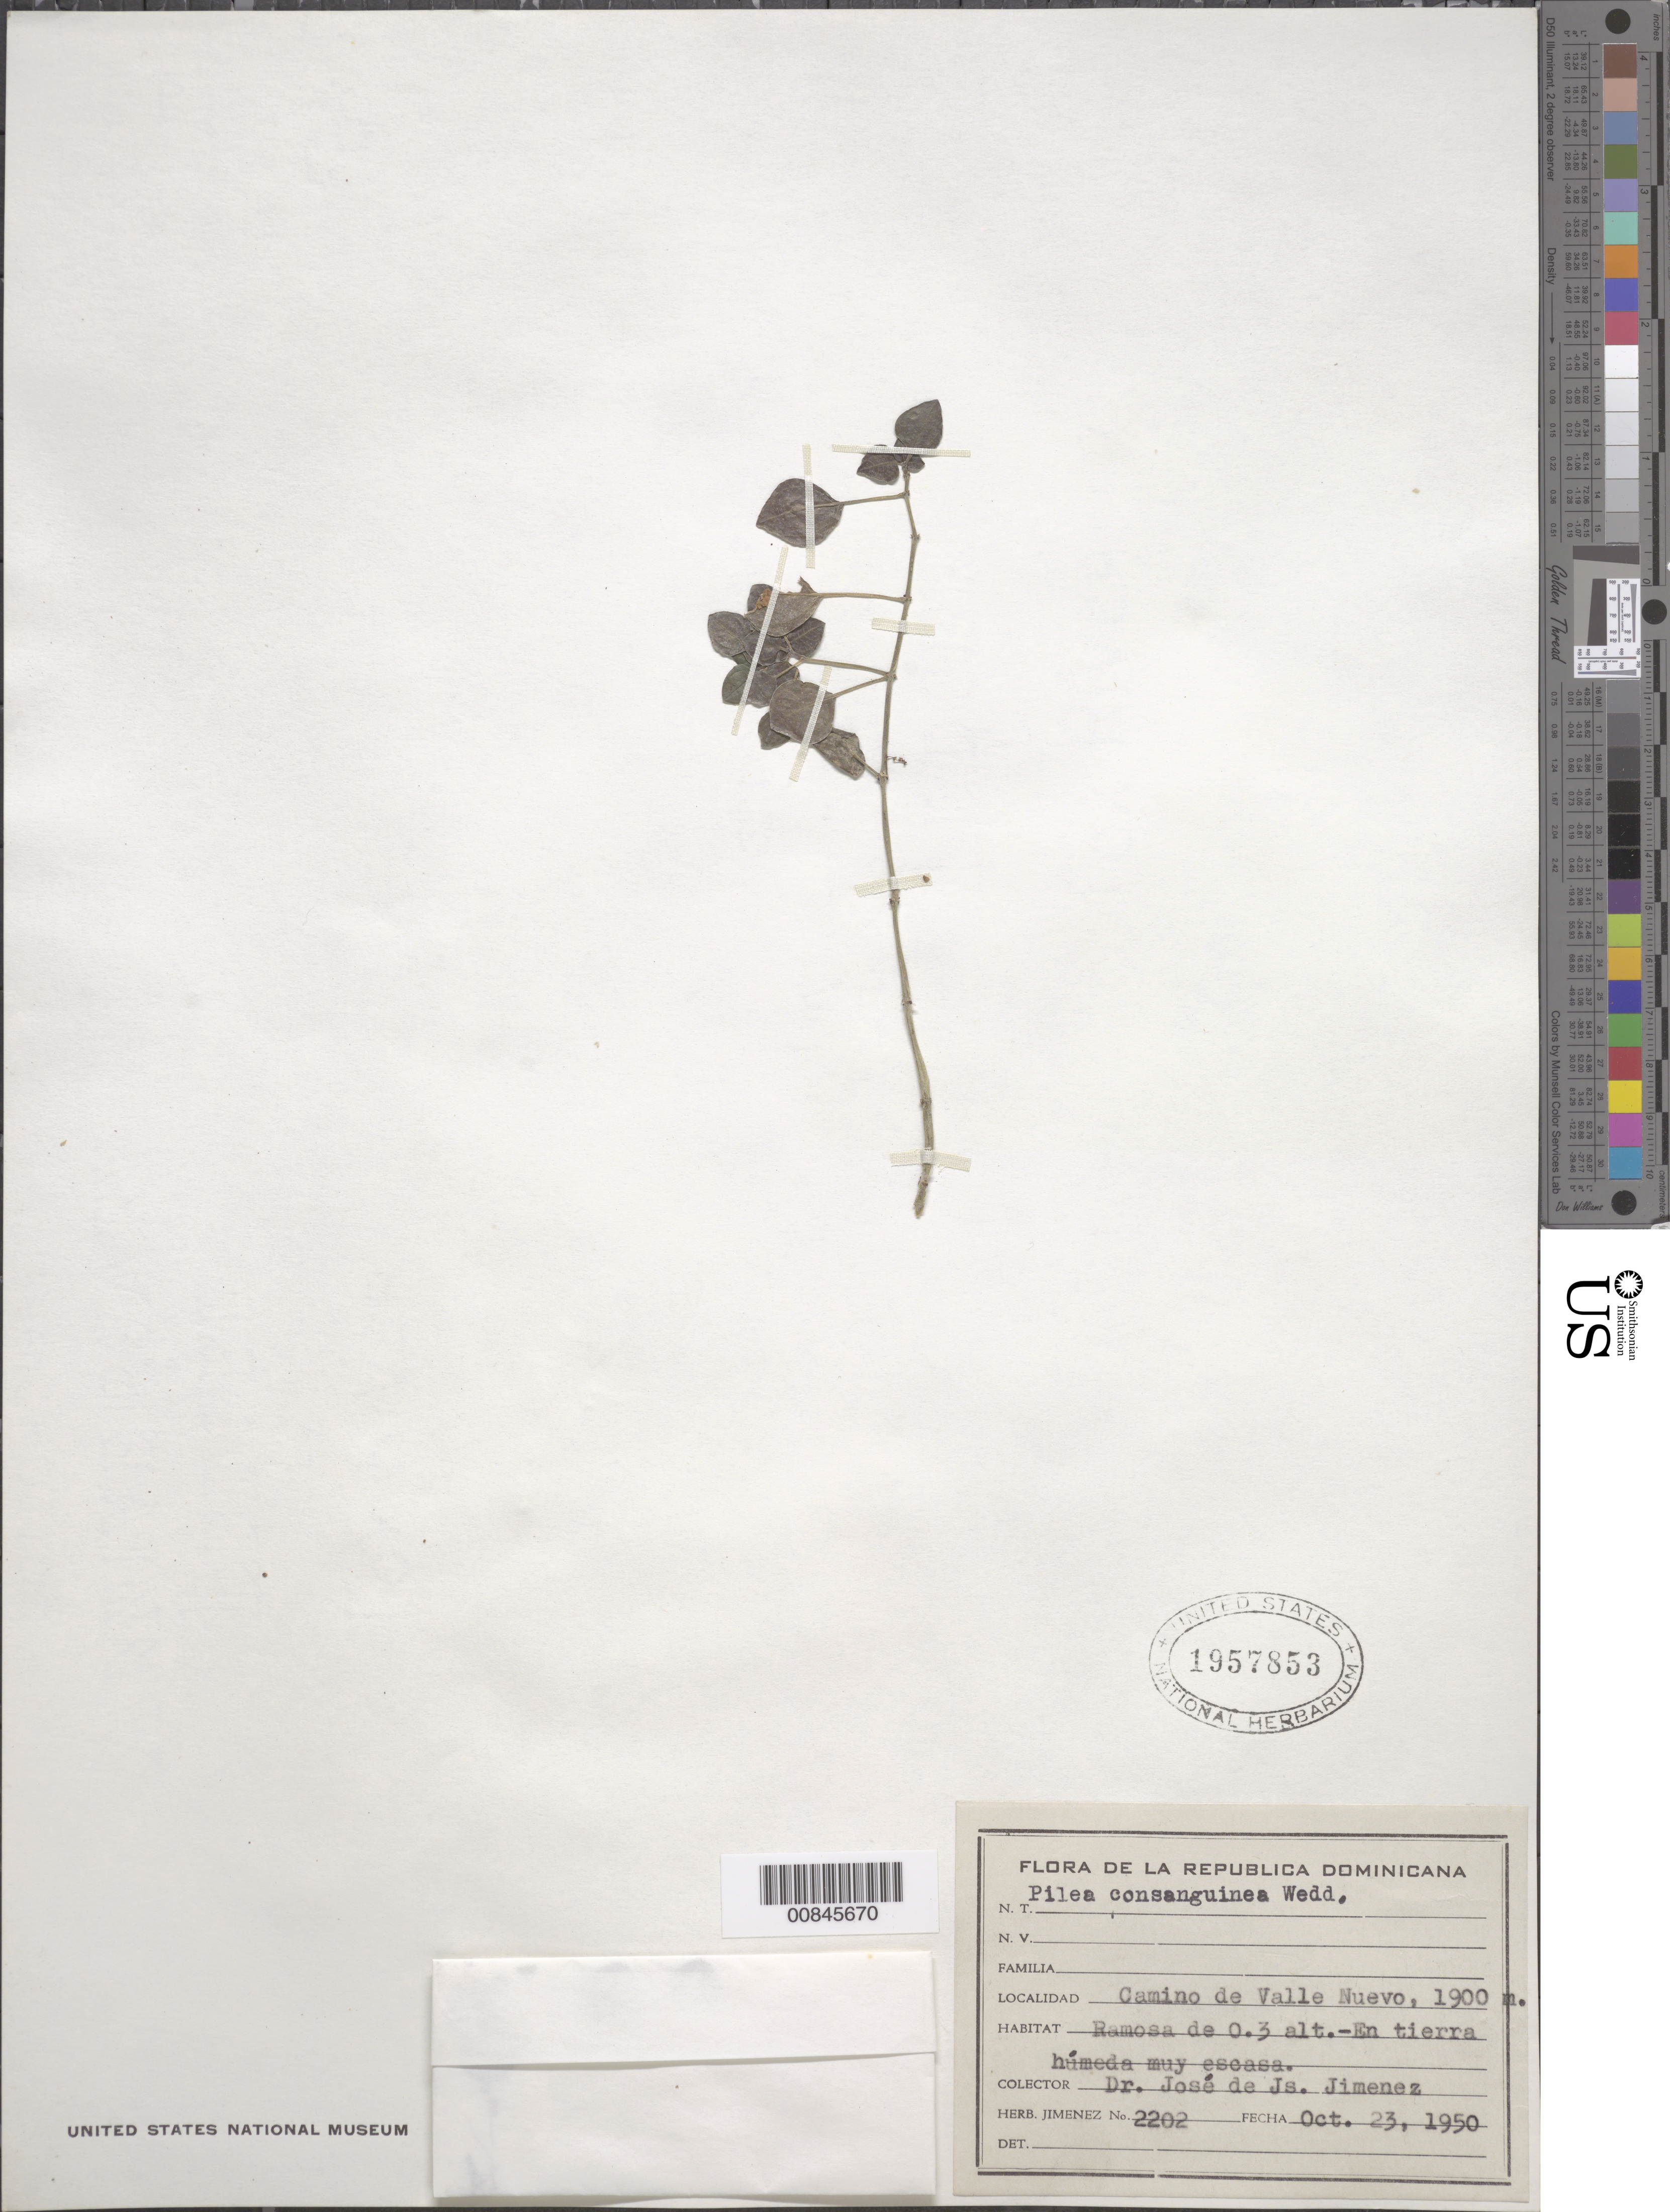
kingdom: Plantae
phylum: Tracheophyta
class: Magnoliopsida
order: Rosales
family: Urticaceae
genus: Pilea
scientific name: Pilea consanguinea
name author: Wedd.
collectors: J. J. Jiménez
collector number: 2202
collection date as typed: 23 Oct 1950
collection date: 1950-10-23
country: Dominican Republic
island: Hispaniola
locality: Camino de Valle Nuevo.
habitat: Tierra húmeda.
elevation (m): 1900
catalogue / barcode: US 1957853